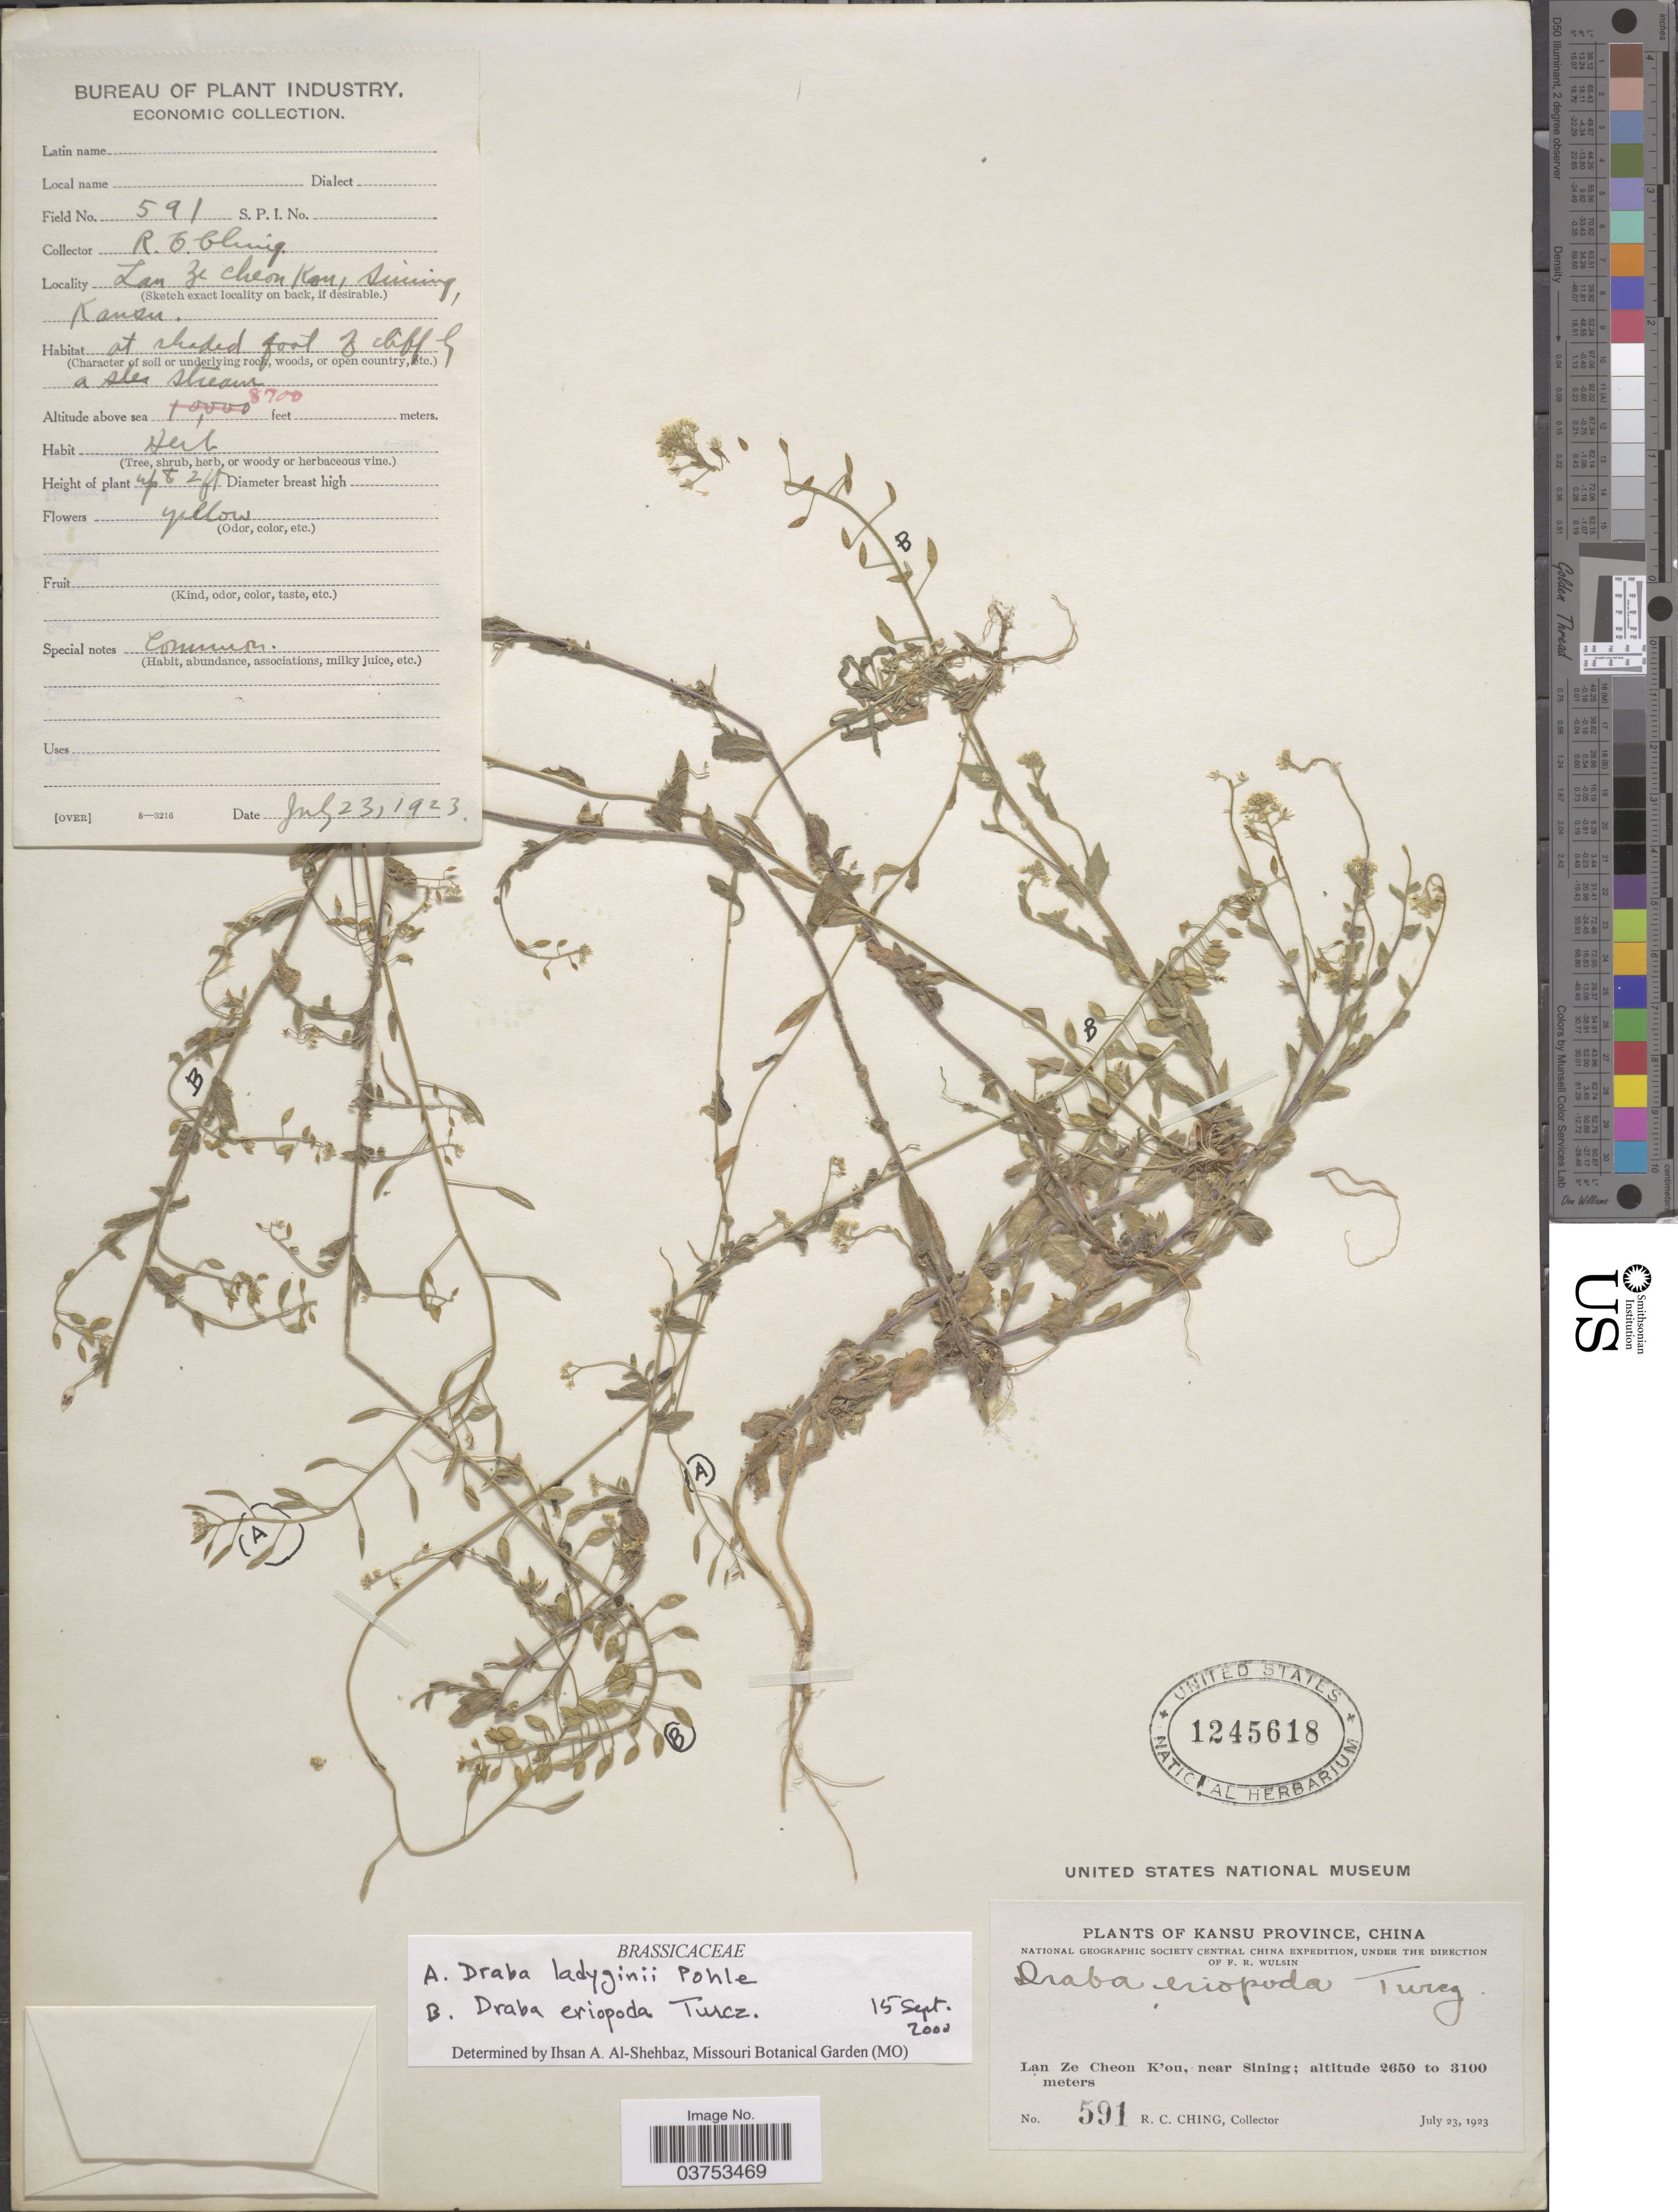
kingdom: Plantae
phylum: Tracheophyta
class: Magnoliopsida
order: Brassicales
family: Brassicaceae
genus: Draba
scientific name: Draba eriopoda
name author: Turcz. ex Ledeb.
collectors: R. C. Ching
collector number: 591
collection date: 1923-07-23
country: China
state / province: Gansu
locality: Sining. Kansu Province. Lan Ze Cheon K'ou, near Sining.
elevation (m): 2652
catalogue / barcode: US 1245618